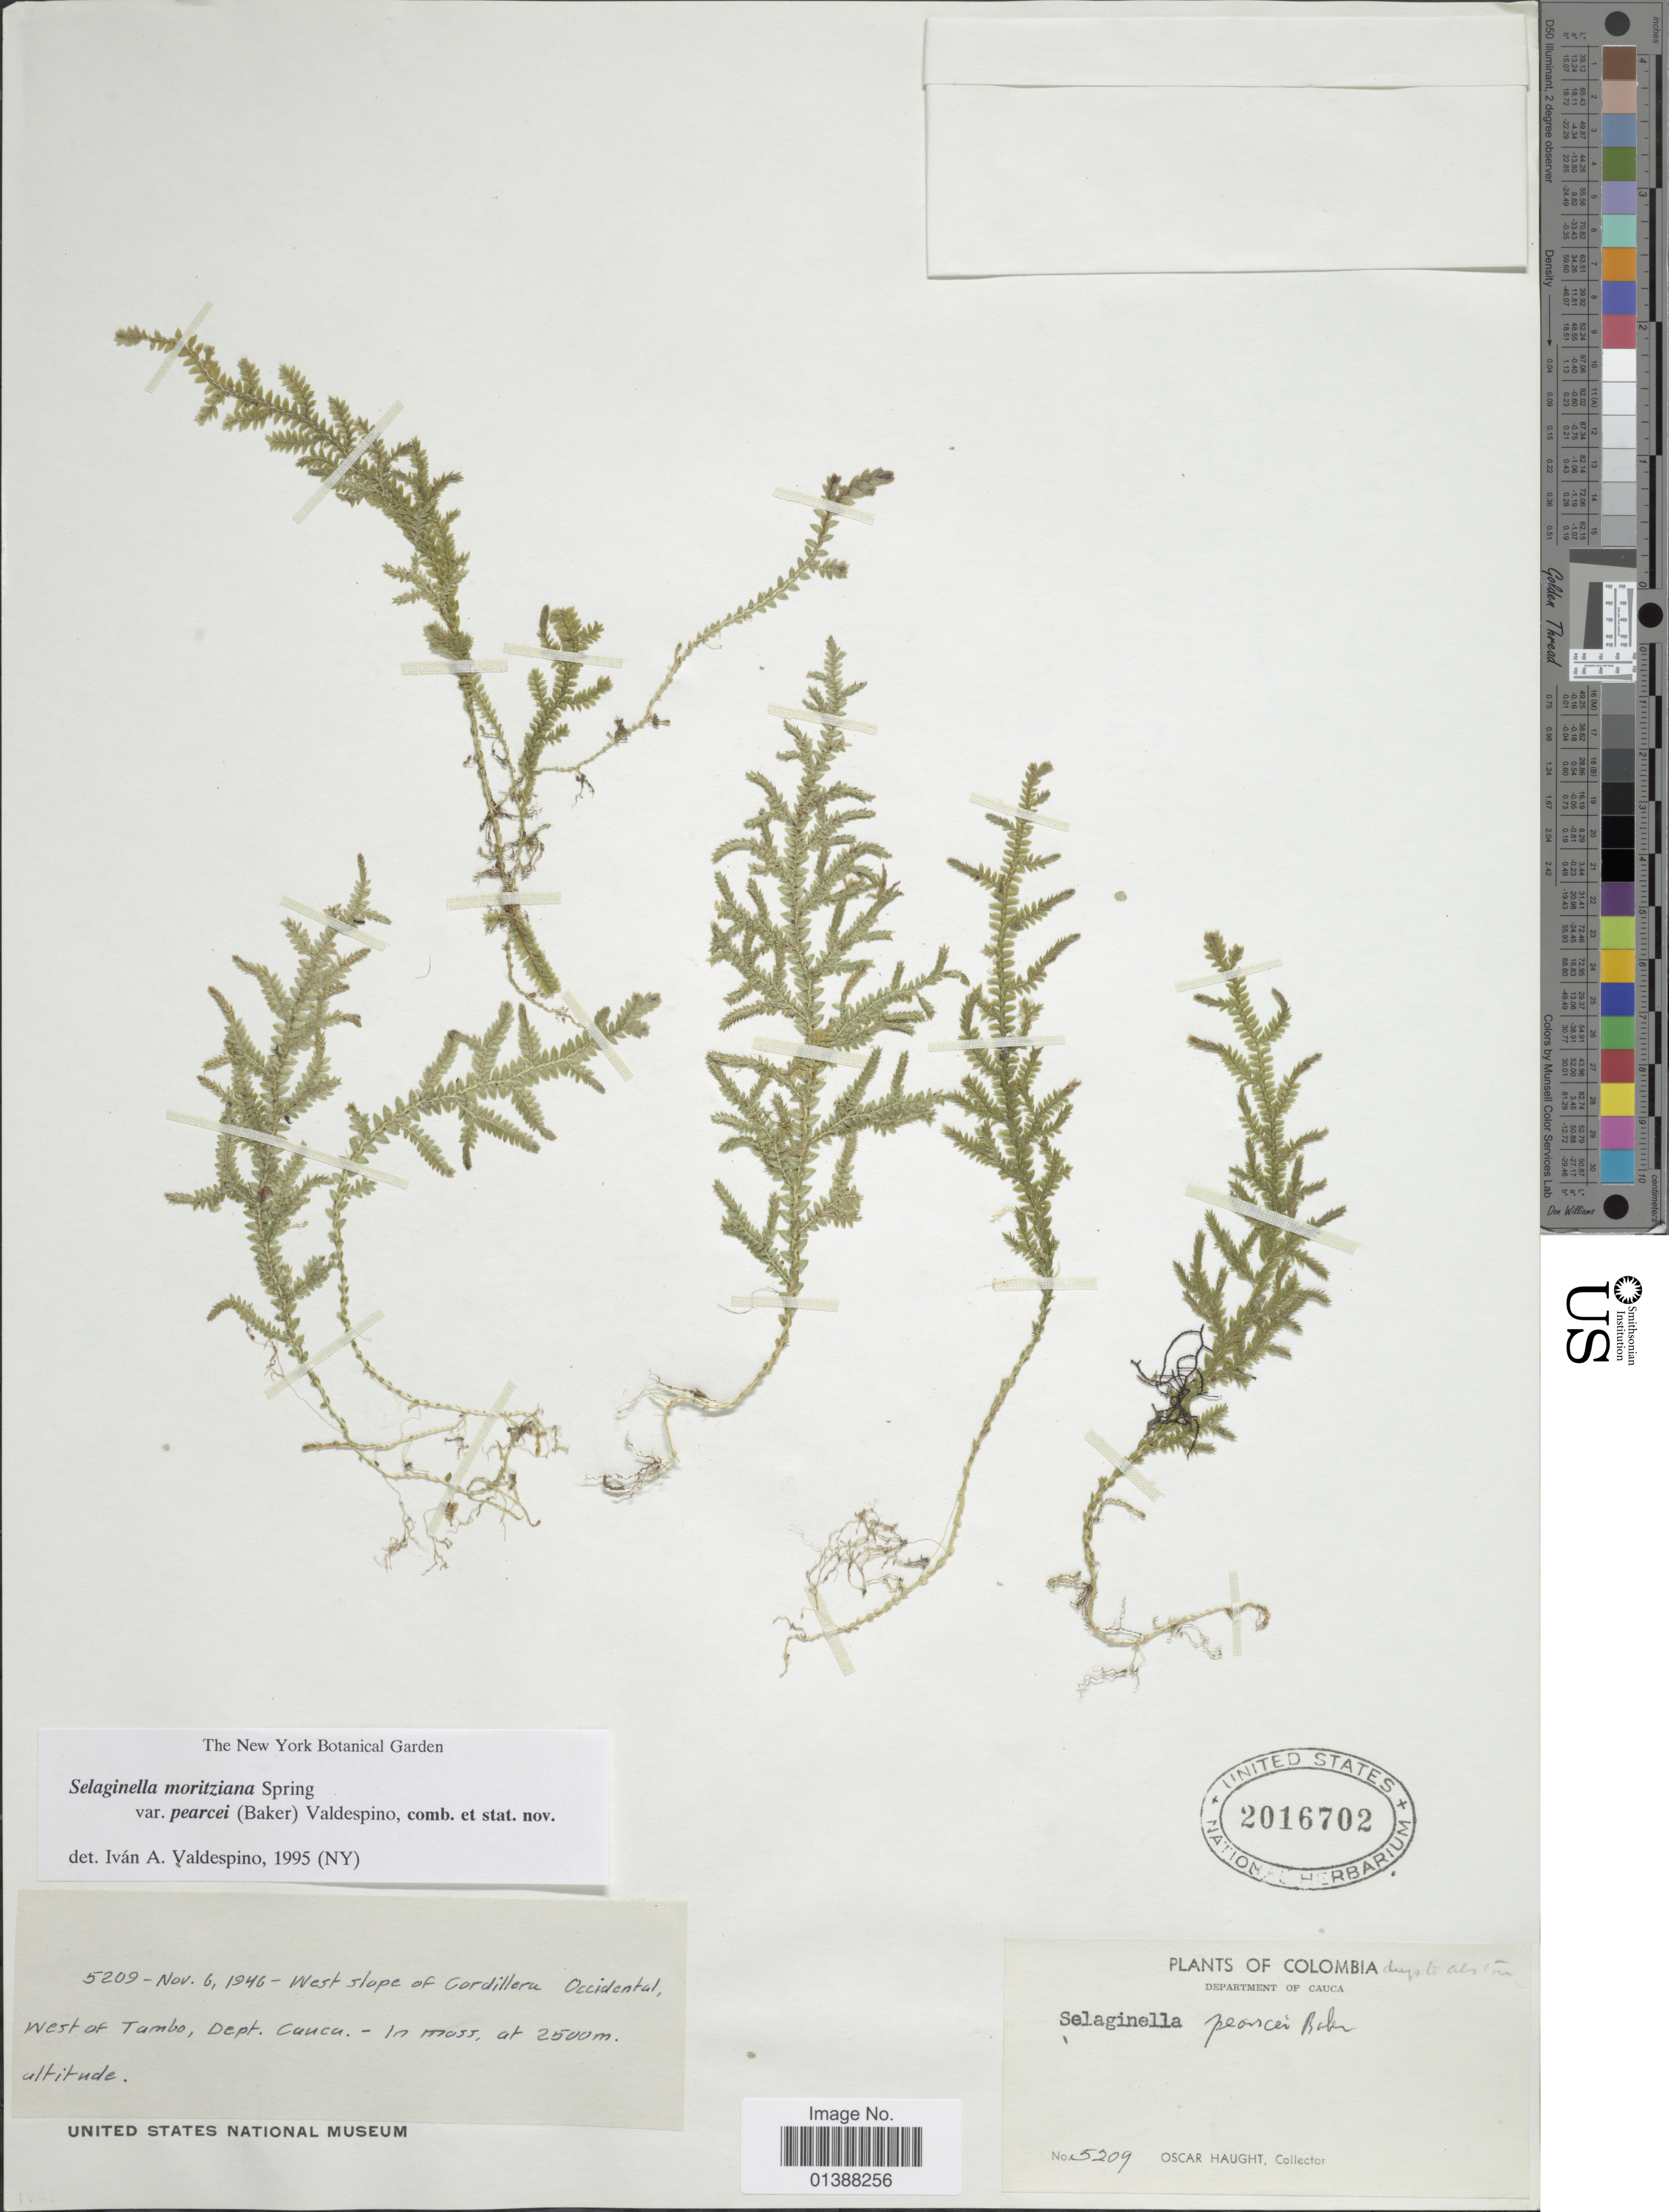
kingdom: Plantae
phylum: Tracheophyta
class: Lycopodiopsida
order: Selaginellales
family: Selaginellaceae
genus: Selaginella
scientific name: Selaginella moritziana var. pearcei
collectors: O. L. Haught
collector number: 5209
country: Colombia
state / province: Cauca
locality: Department of Cauca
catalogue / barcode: US 2016702